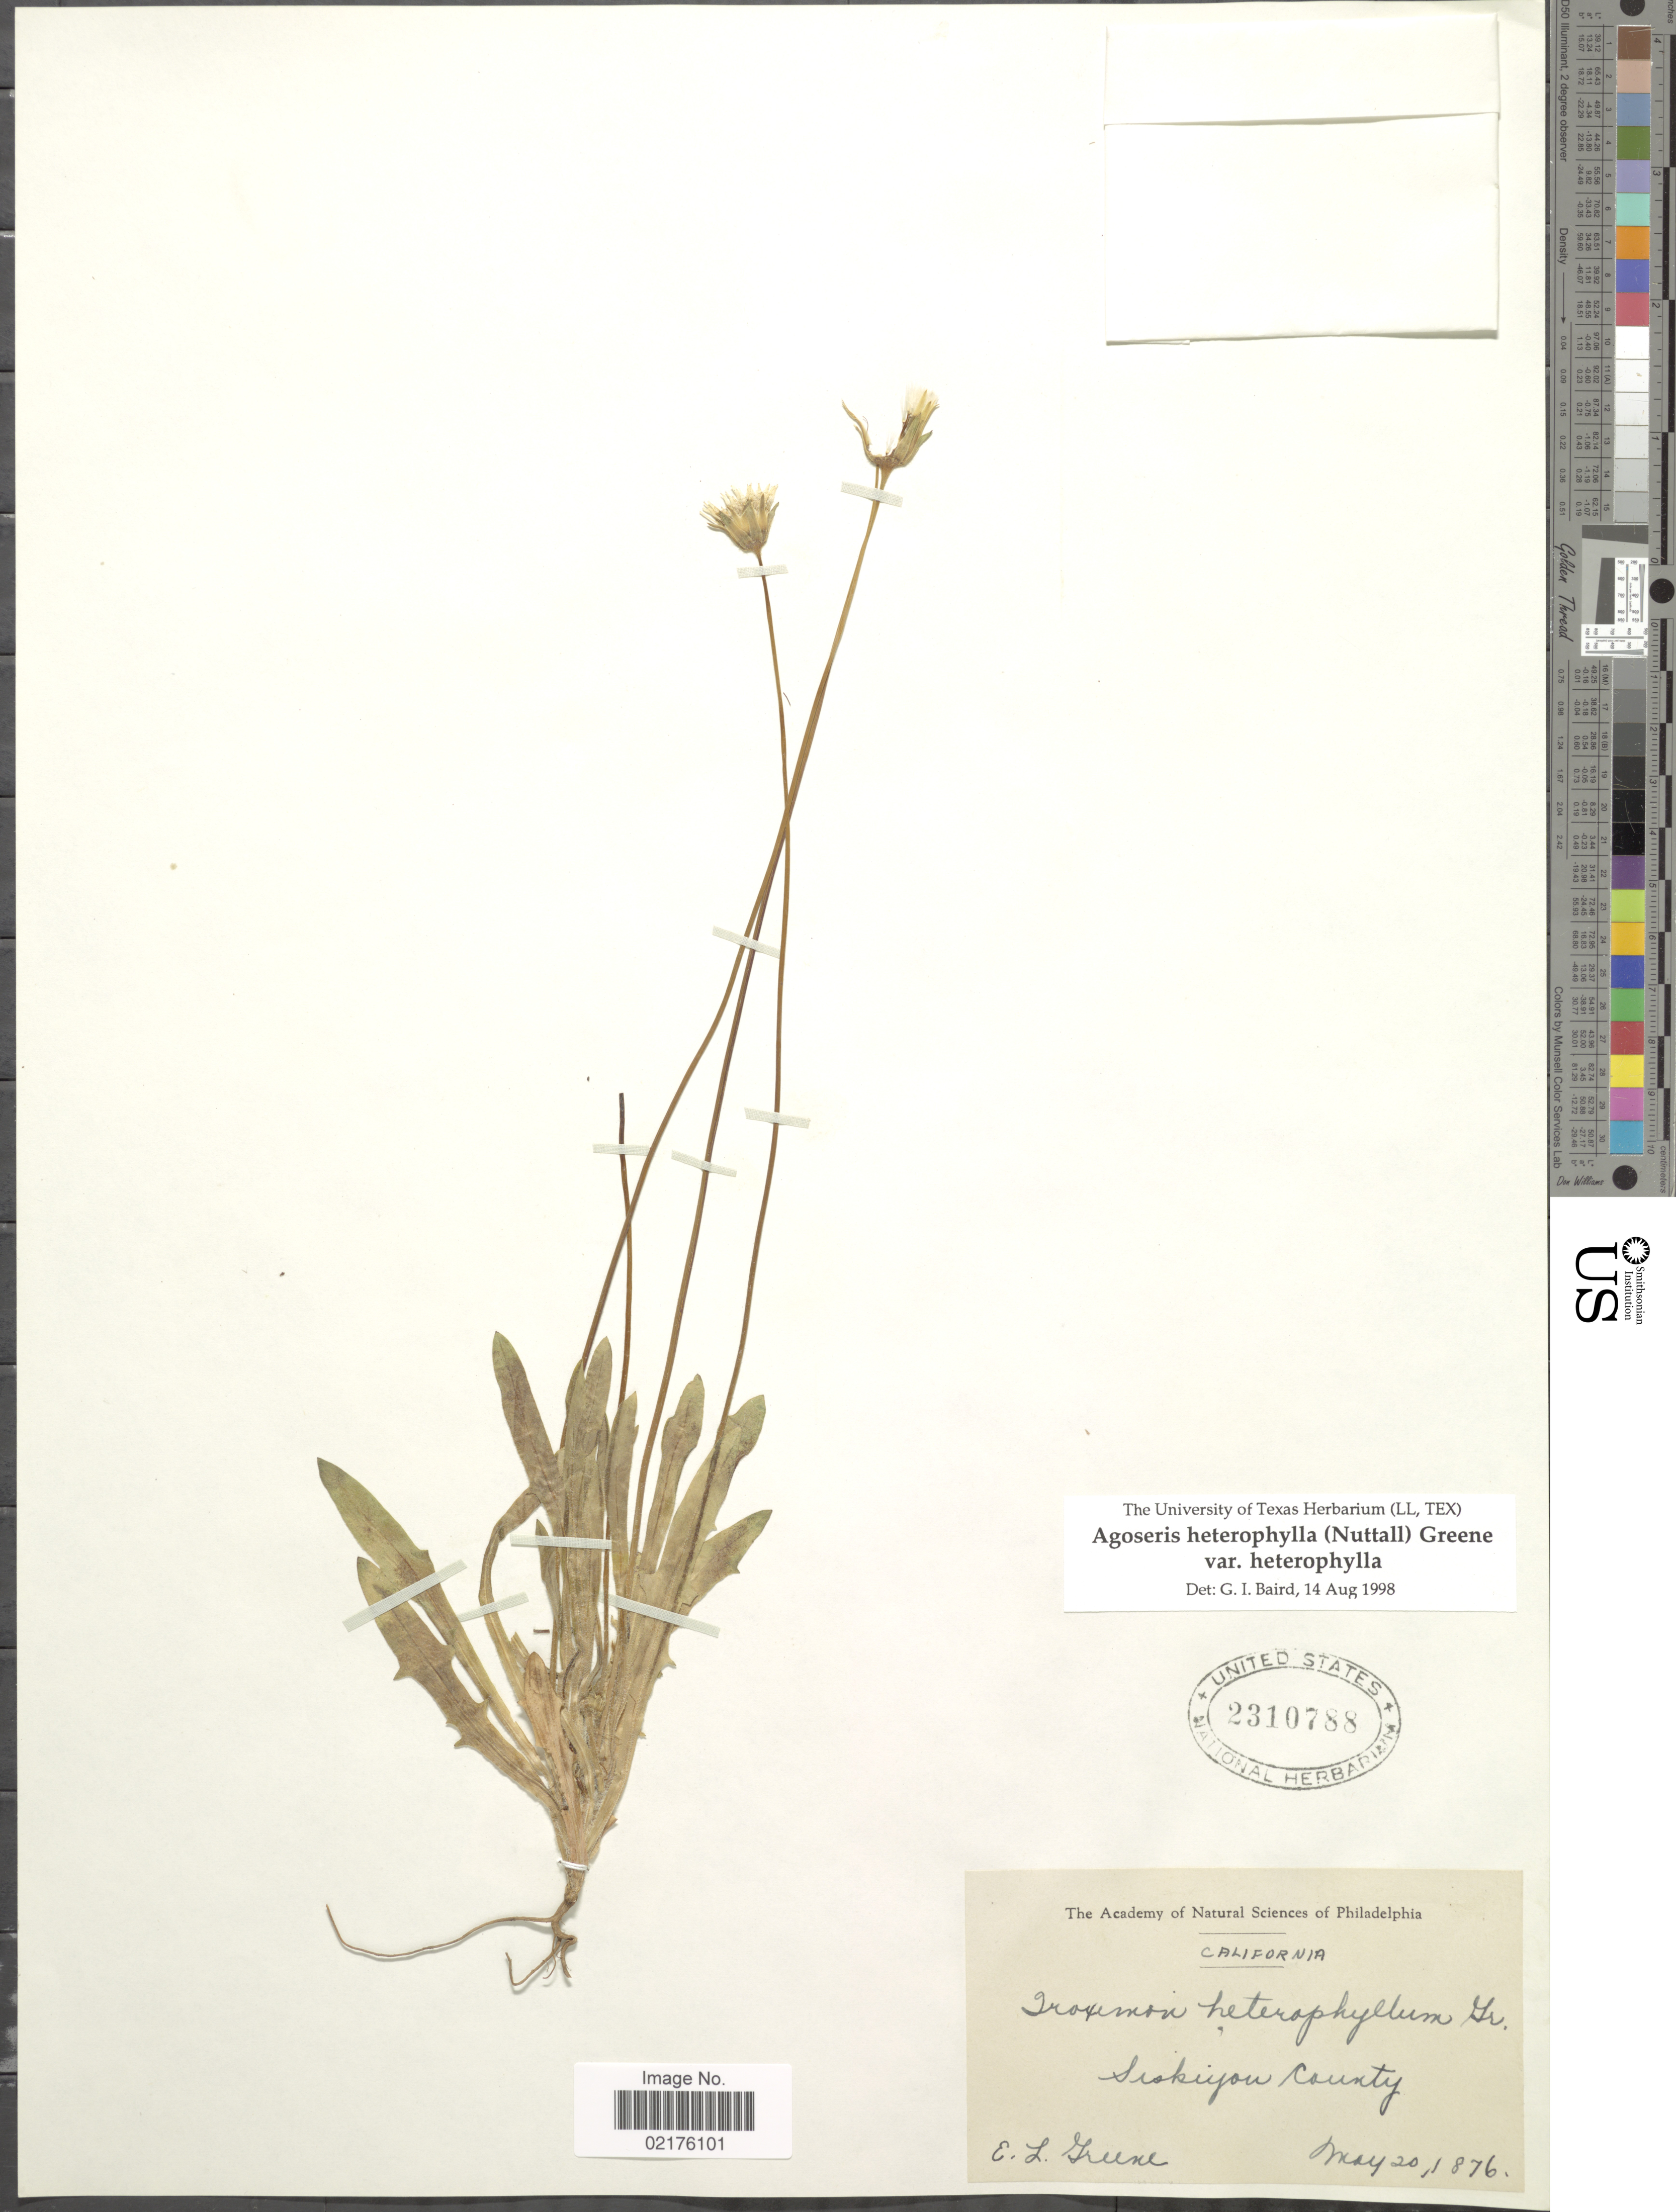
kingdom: Plantae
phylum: Tracheophyta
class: Magnoliopsida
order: Asterales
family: Asteraceae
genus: Agoseris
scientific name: Agoseris heterophylla subsp. heterophylla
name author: (Nutt.) Greene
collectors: E. L. Greene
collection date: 1876-05-20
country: United States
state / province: California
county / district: Siskiyou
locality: Scokiyon County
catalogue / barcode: US 2310788